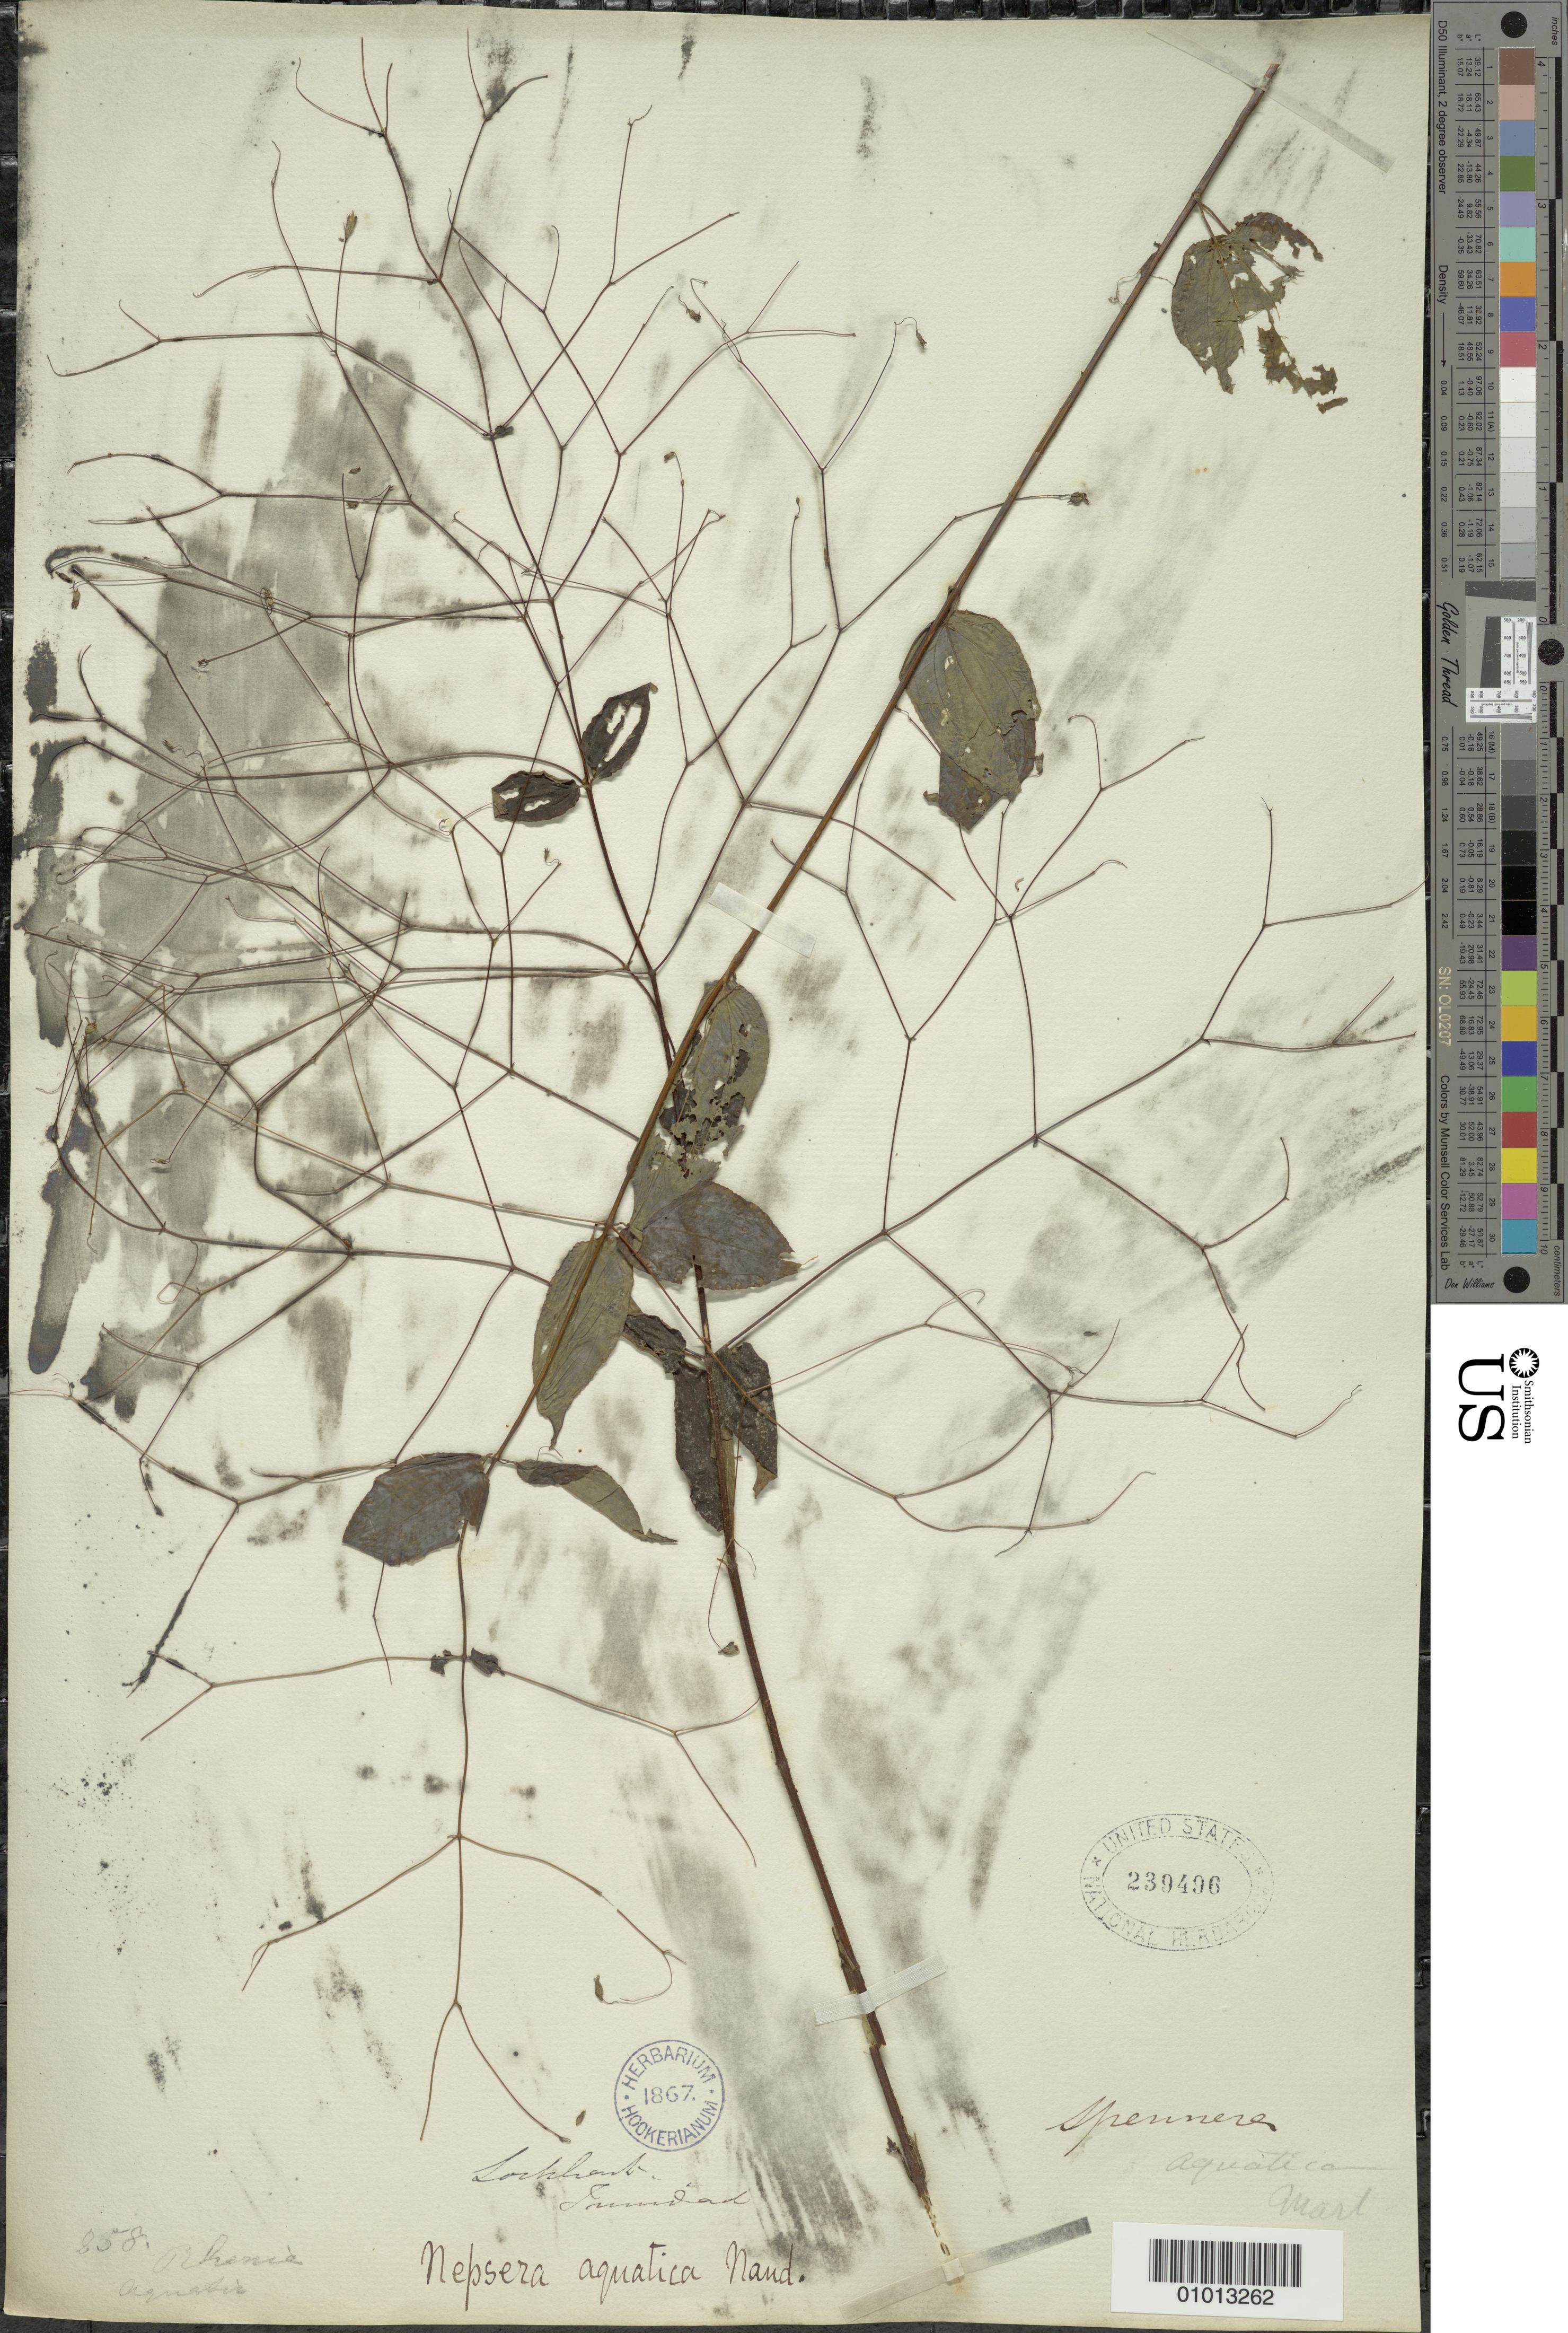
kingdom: Plantae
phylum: Tracheophyta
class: Magnoliopsida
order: Myrtales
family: Melastomataceae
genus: Nepsera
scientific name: Nepsera aquatica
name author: (Aubl.) Naudin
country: Trinidad and Tobago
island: Trinidad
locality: Lockland [?]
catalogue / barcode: US 239496